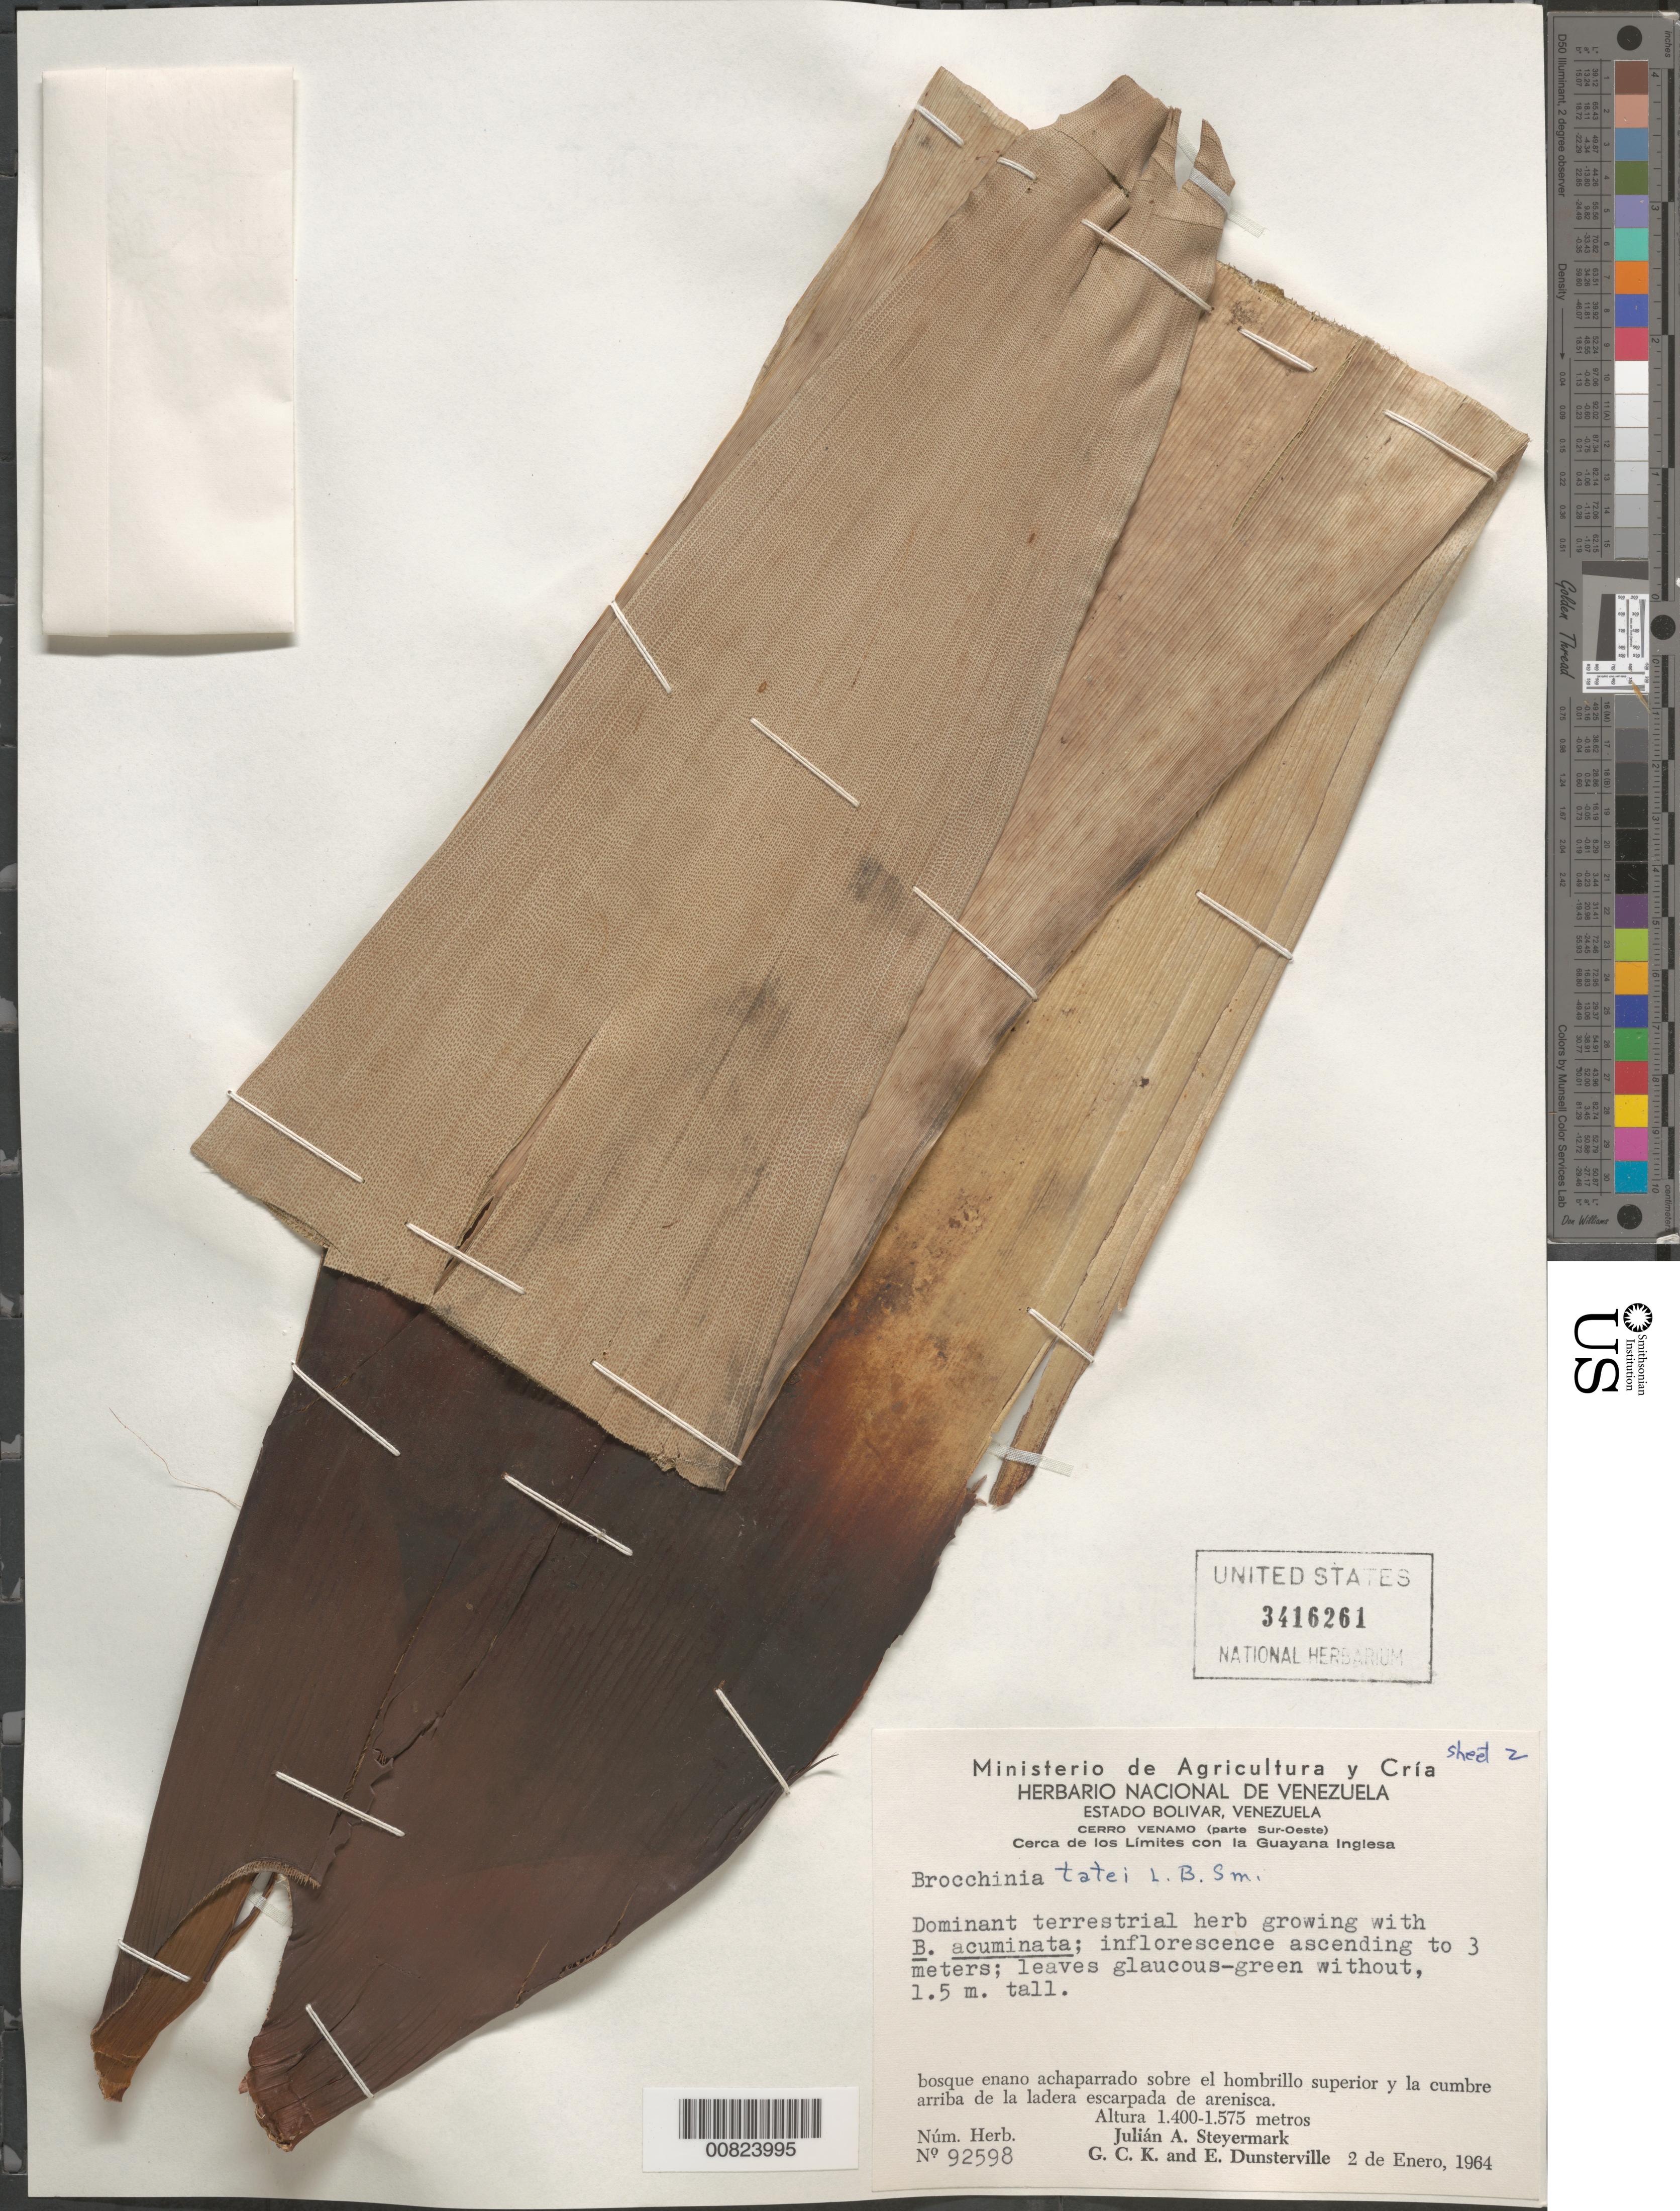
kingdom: Plantae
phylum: Tracheophyta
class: Liliopsida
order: Poales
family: Bromeliaceae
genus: Brocchinia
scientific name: Brocchinia tatei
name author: L.B. Sm.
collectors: J. Steyermark, G. C. K. Dunsterville & E. Dunsterville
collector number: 92598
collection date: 1964-01-02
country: Venezuela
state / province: Bolivar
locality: Cerro Venamo (parte Sur-Oeste). Cerca de los Límites con la Guayana Inglesa.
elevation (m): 1400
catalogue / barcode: US 3416261